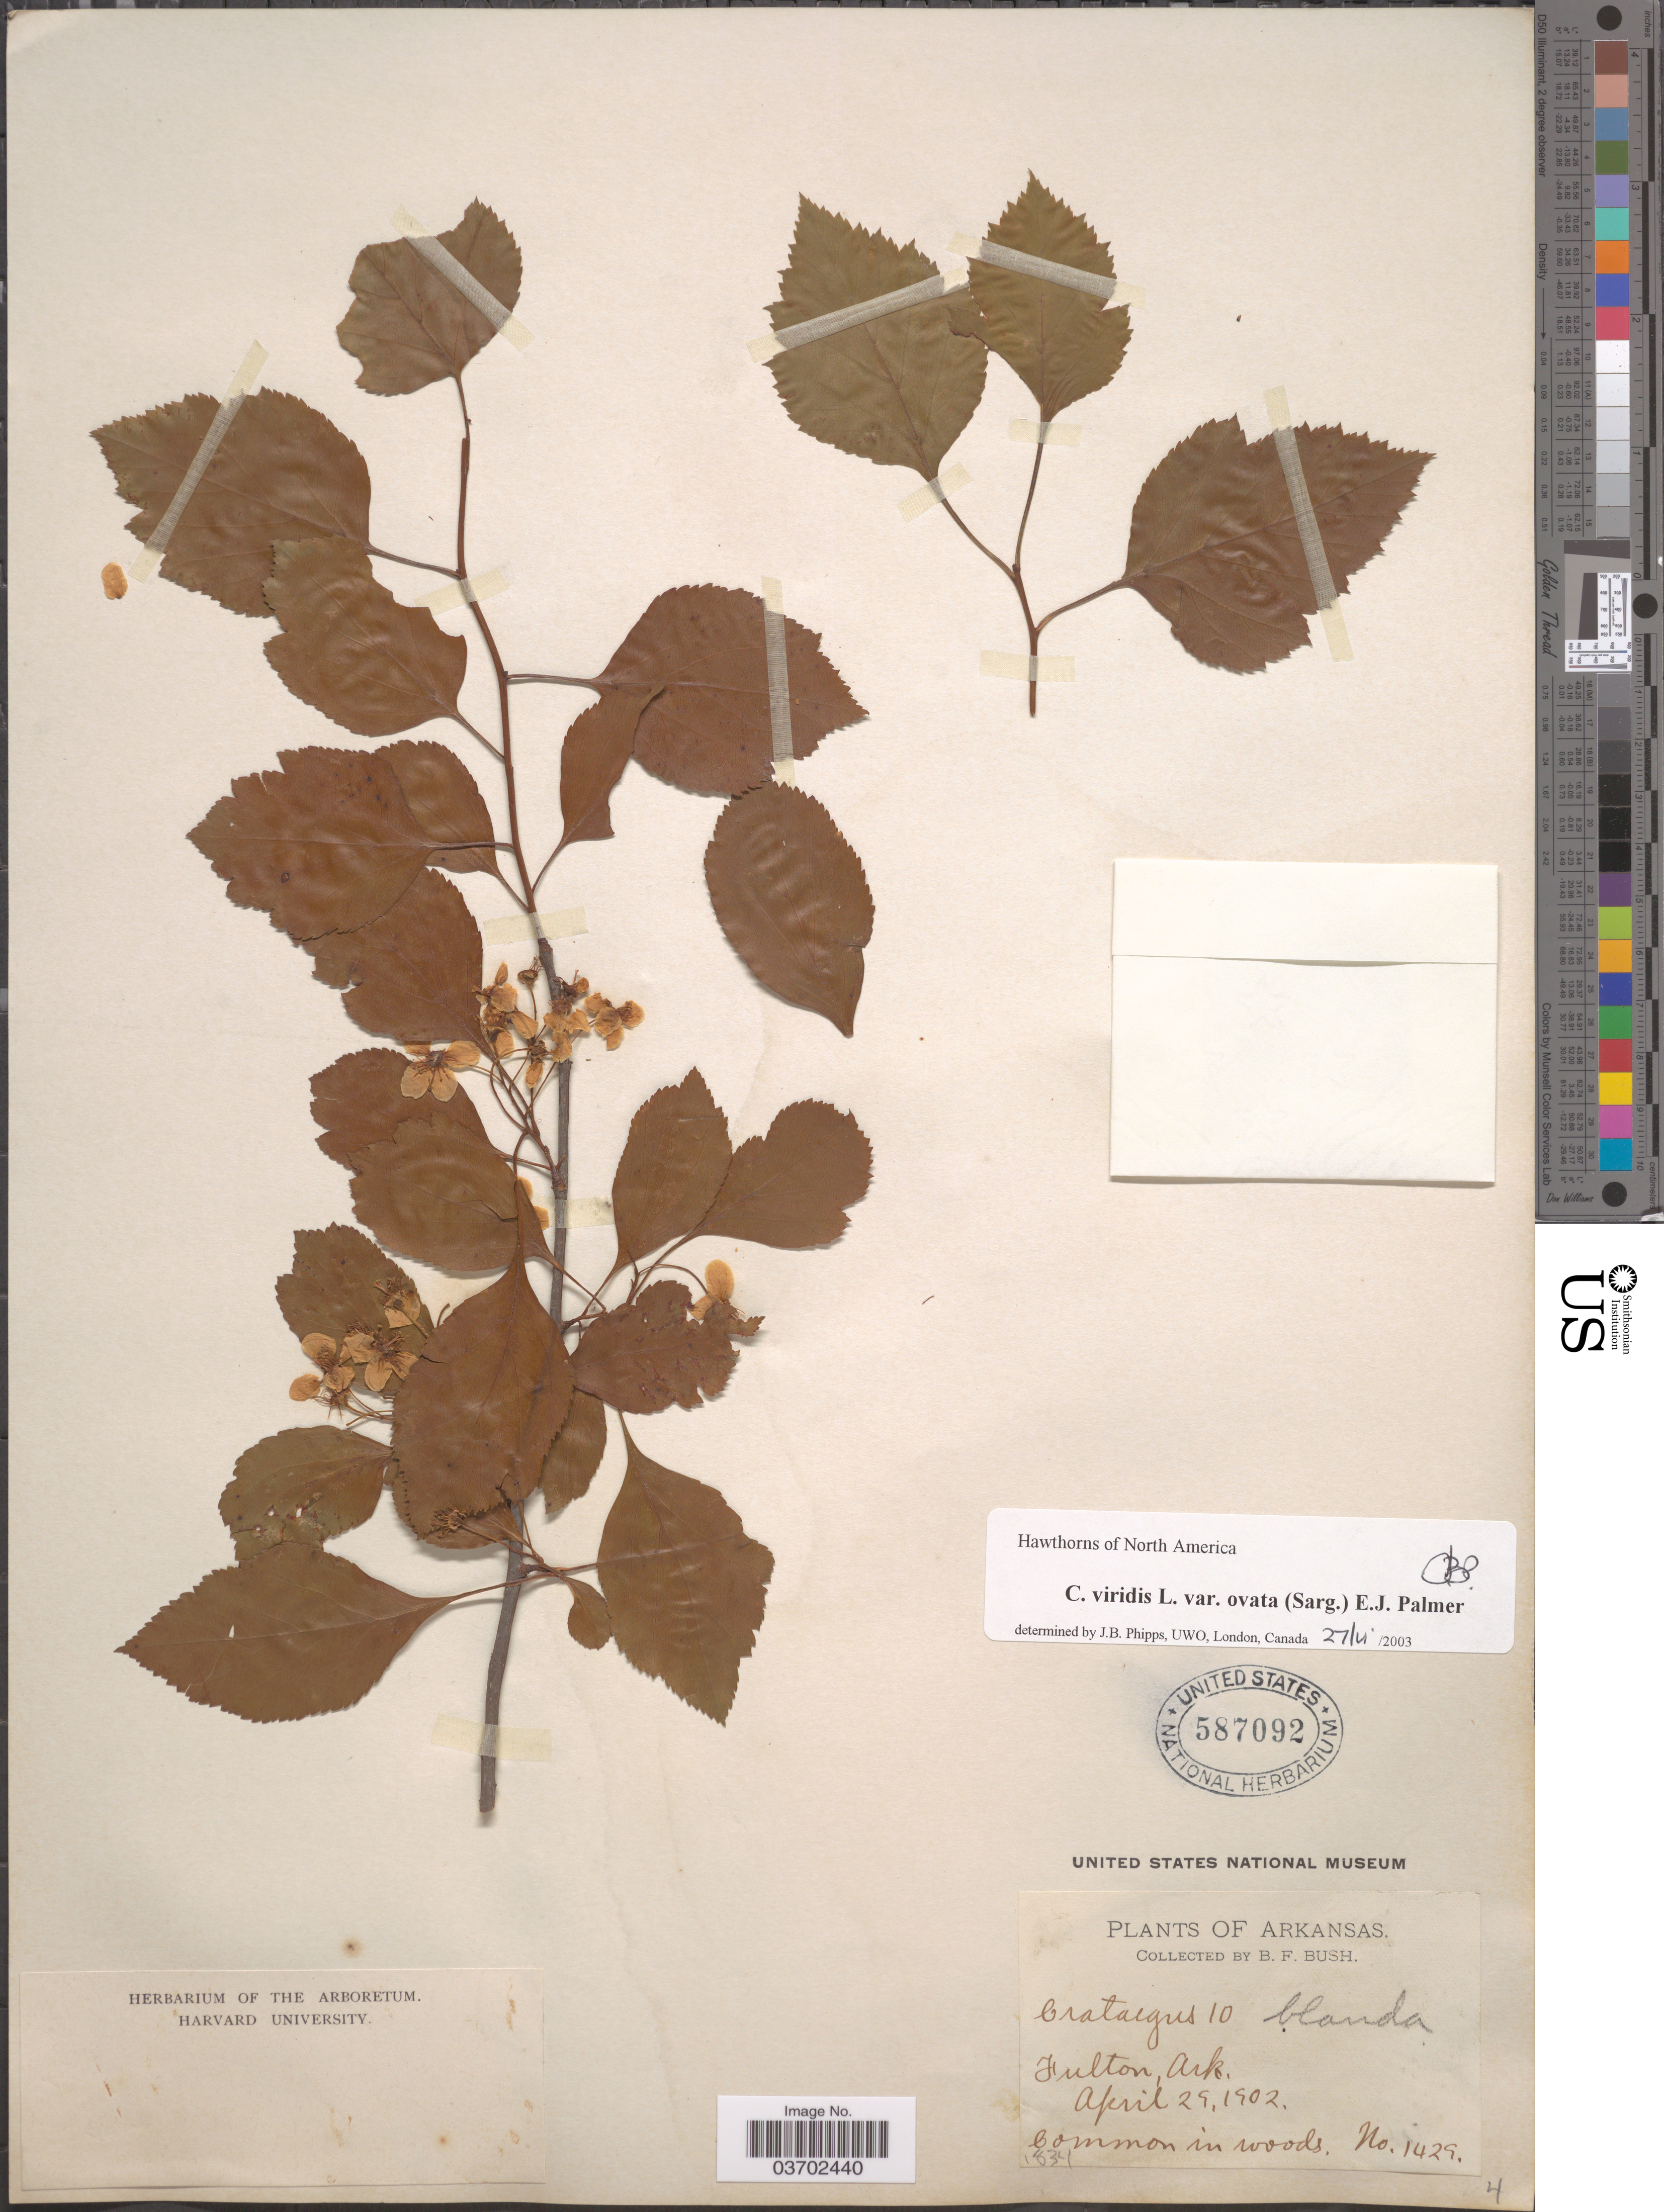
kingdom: Plantae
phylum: Tracheophyta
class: Magnoliopsida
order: Rosales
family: Rosaceae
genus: Crataegus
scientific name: Crataegus viridis var. ovata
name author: (Sarg.) E.J. Palmer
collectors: B. F. Bush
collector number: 1429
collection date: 1902-04-29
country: United States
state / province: Arkansas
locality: Fulton.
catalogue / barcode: US 587092